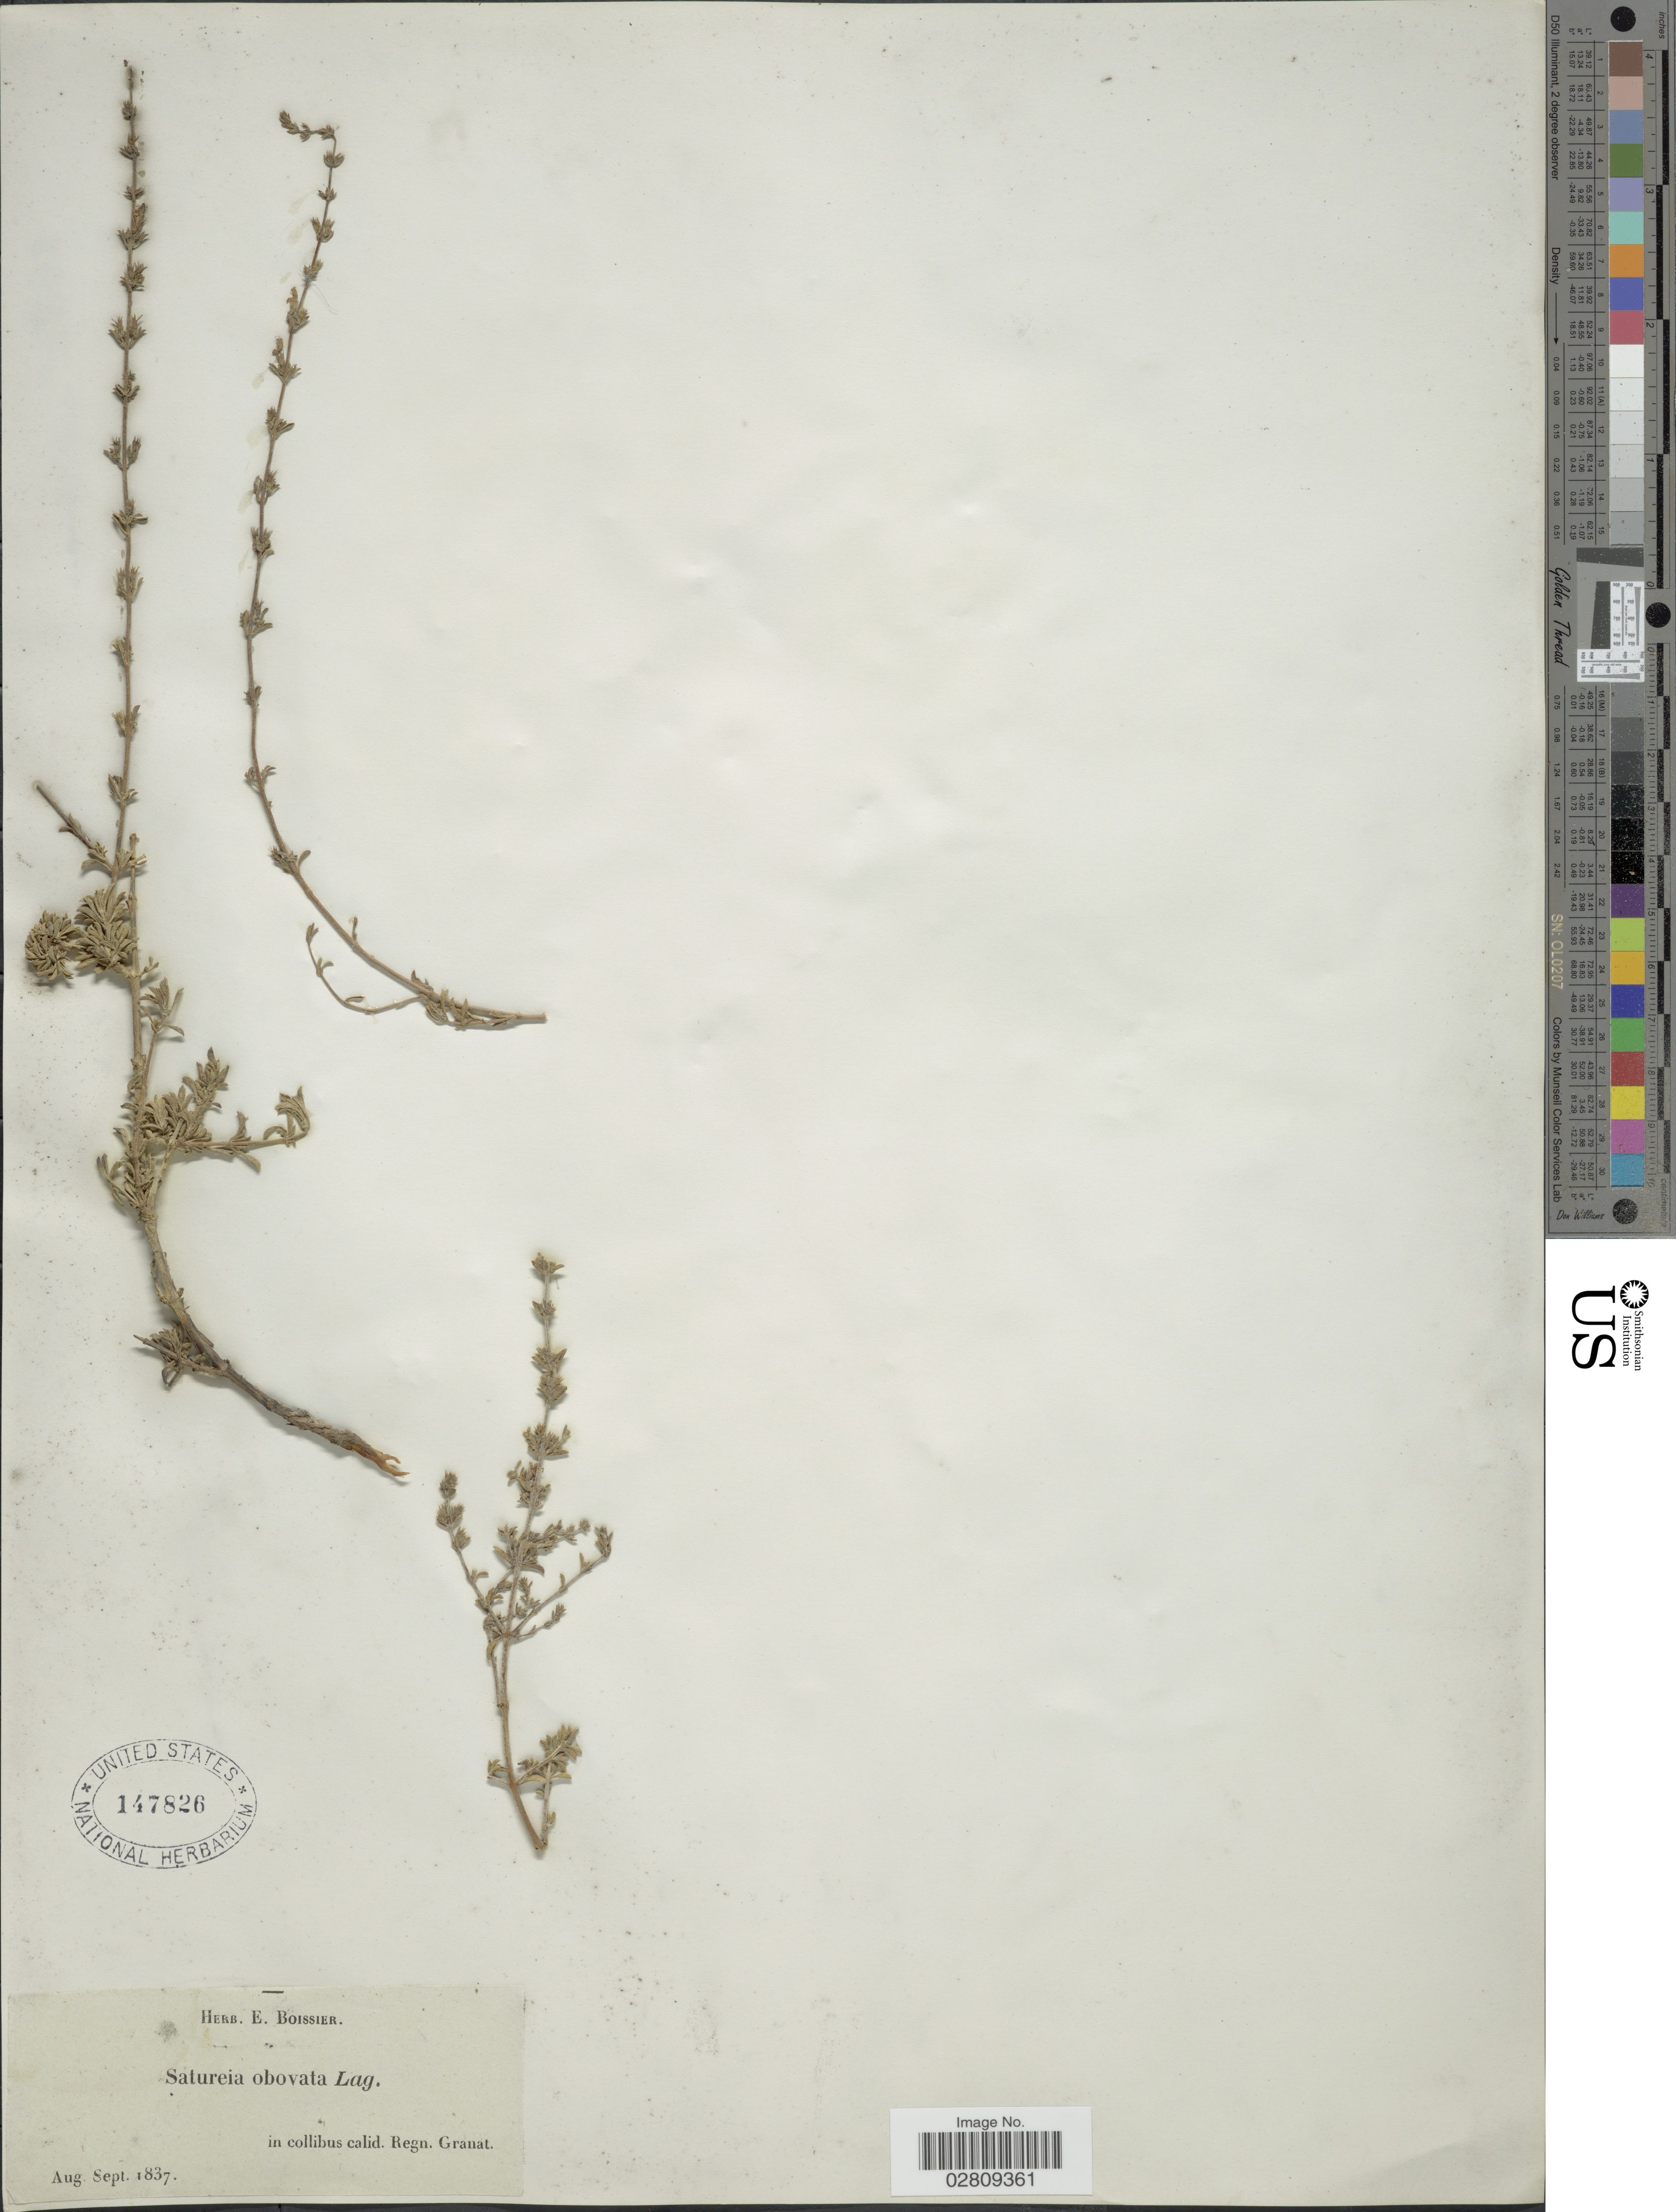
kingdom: Plantae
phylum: Tracheophyta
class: Magnoliopsida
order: Lamiales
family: Lamiaceae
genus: Satureja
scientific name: Satureja cuneifolia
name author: Ten.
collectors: ex herb. E. Boissier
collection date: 1837-08/1837-09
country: Spain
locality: In collibus calid. Regn. Granat.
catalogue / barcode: US 147826